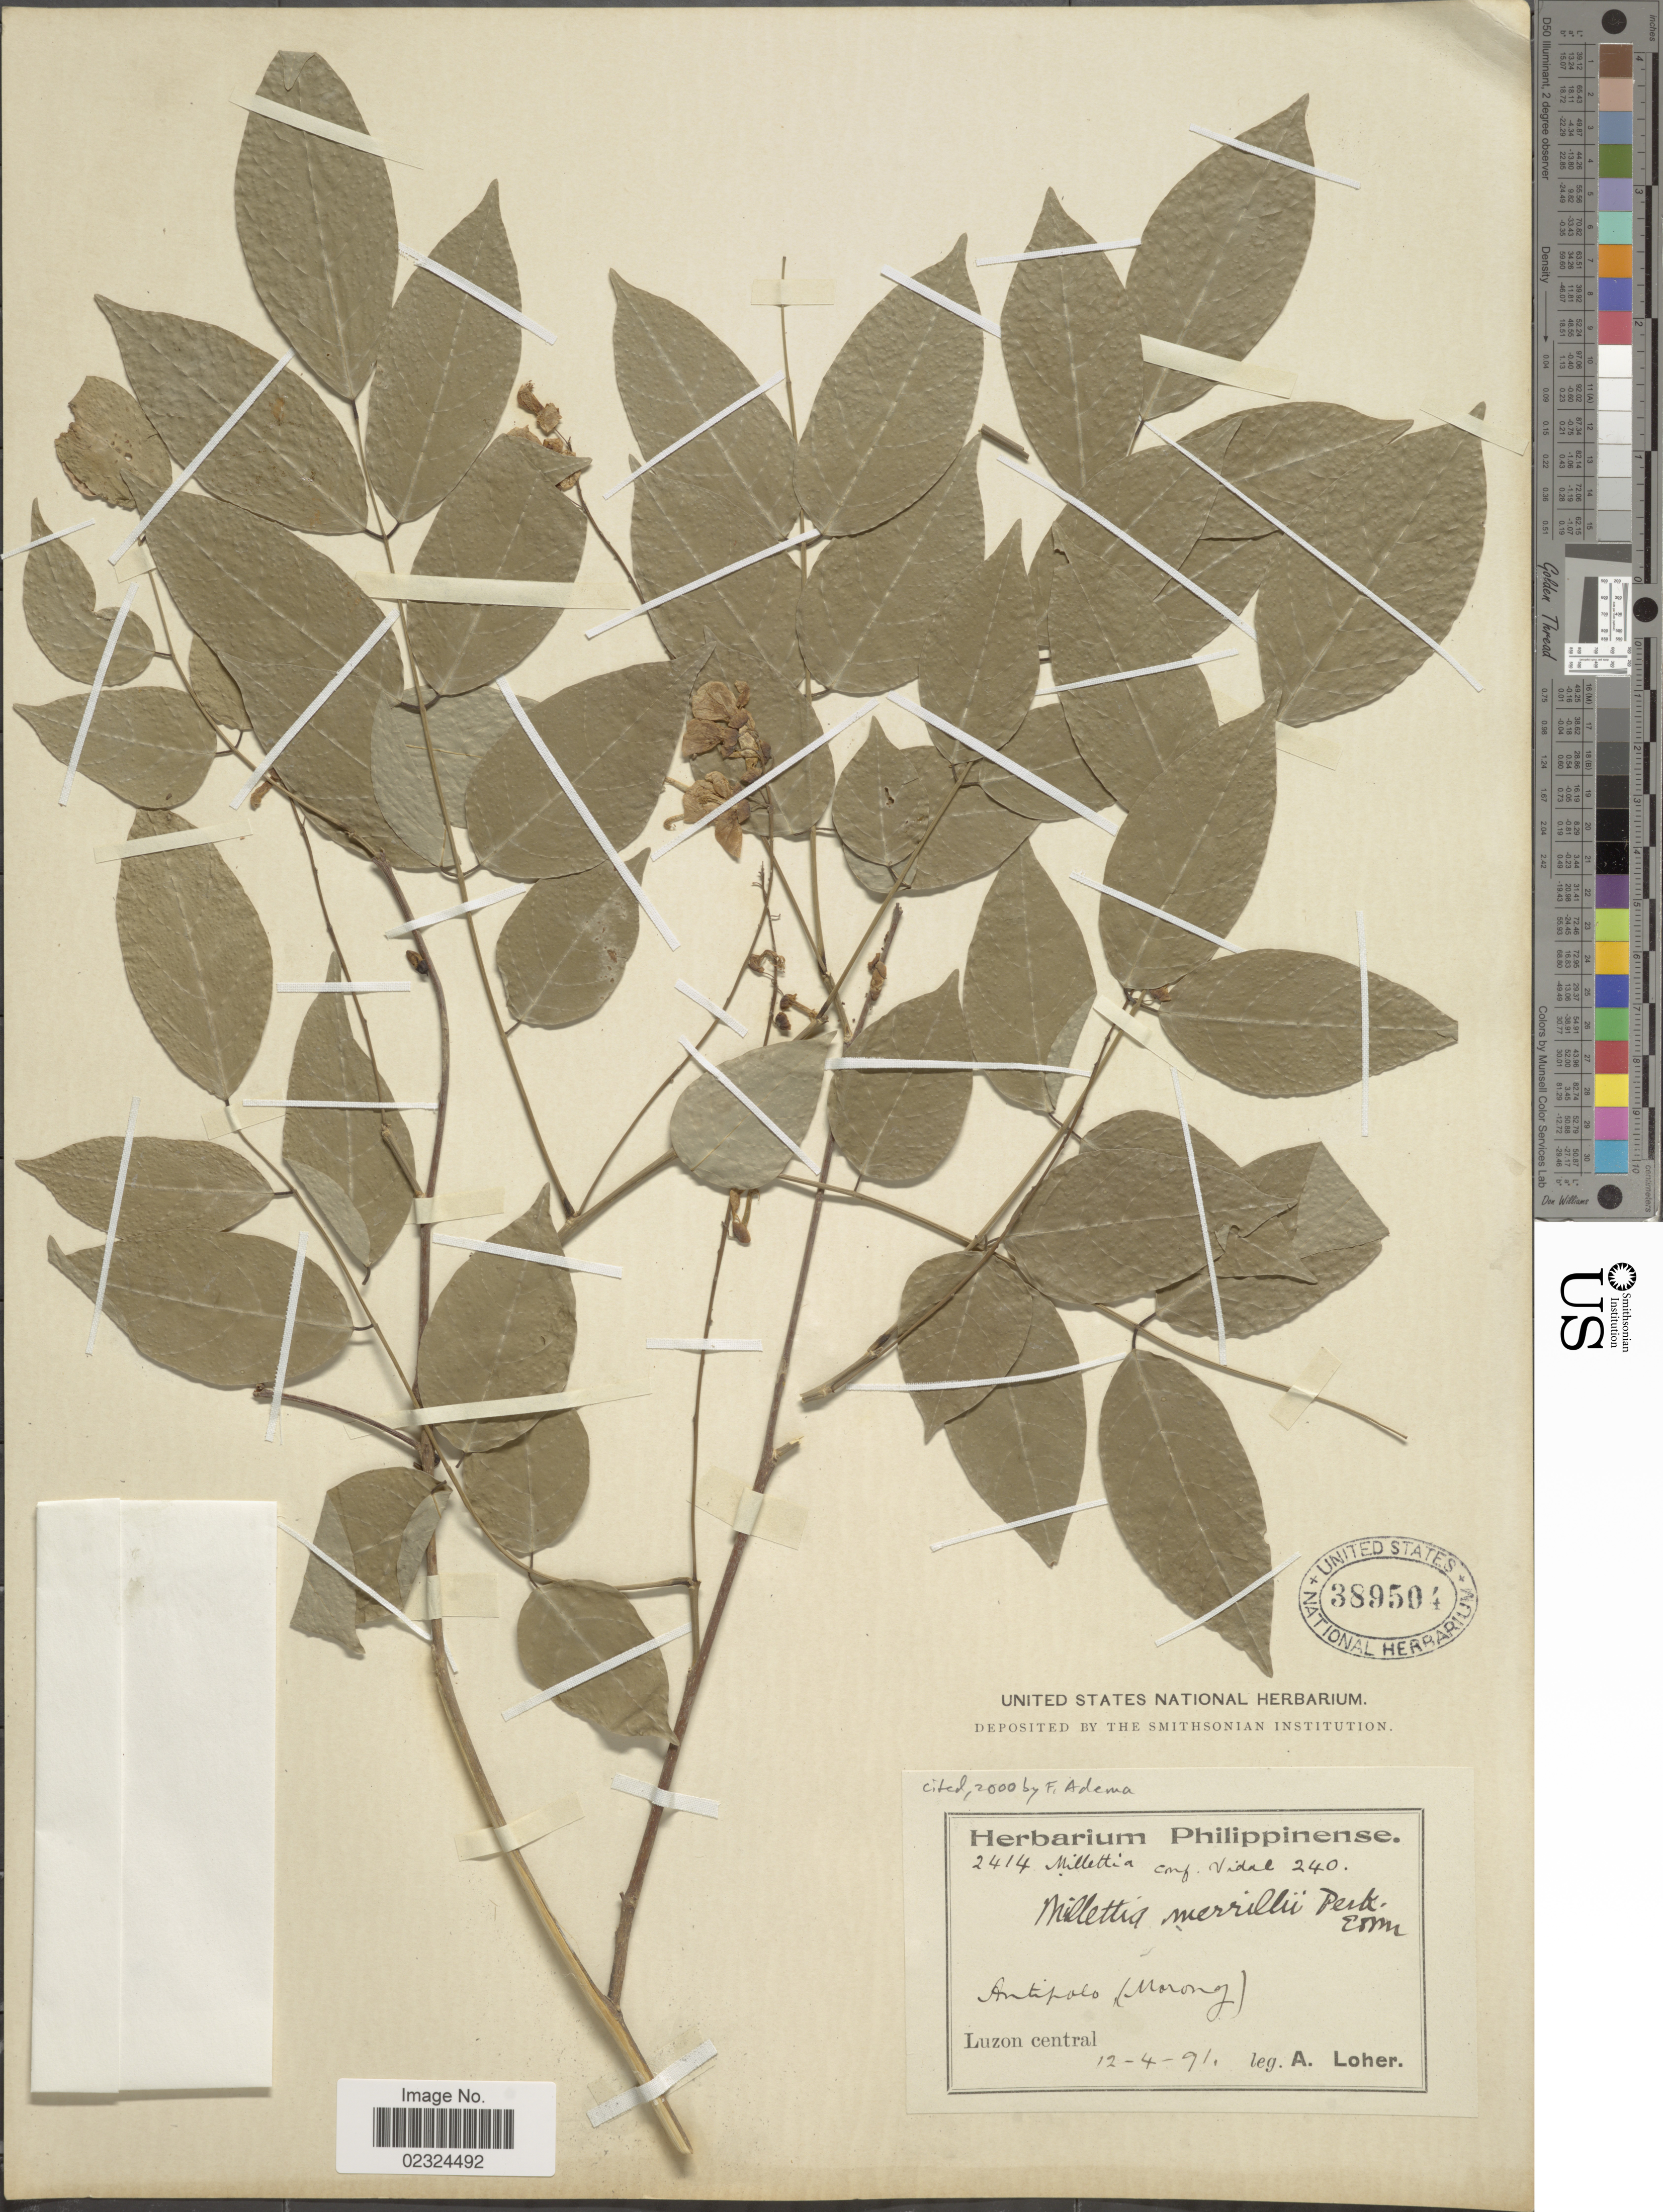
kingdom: Plantae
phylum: Tracheophyta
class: Magnoliopsida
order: Fabales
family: Fabaceae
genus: Millettia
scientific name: Millettia merrillii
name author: Perkins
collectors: A. Loher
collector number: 2414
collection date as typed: Transcribed d/m/y: 12/4/91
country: Philippines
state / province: Central Luzon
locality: Antipolo( Morong) Luzon central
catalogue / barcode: US 389504